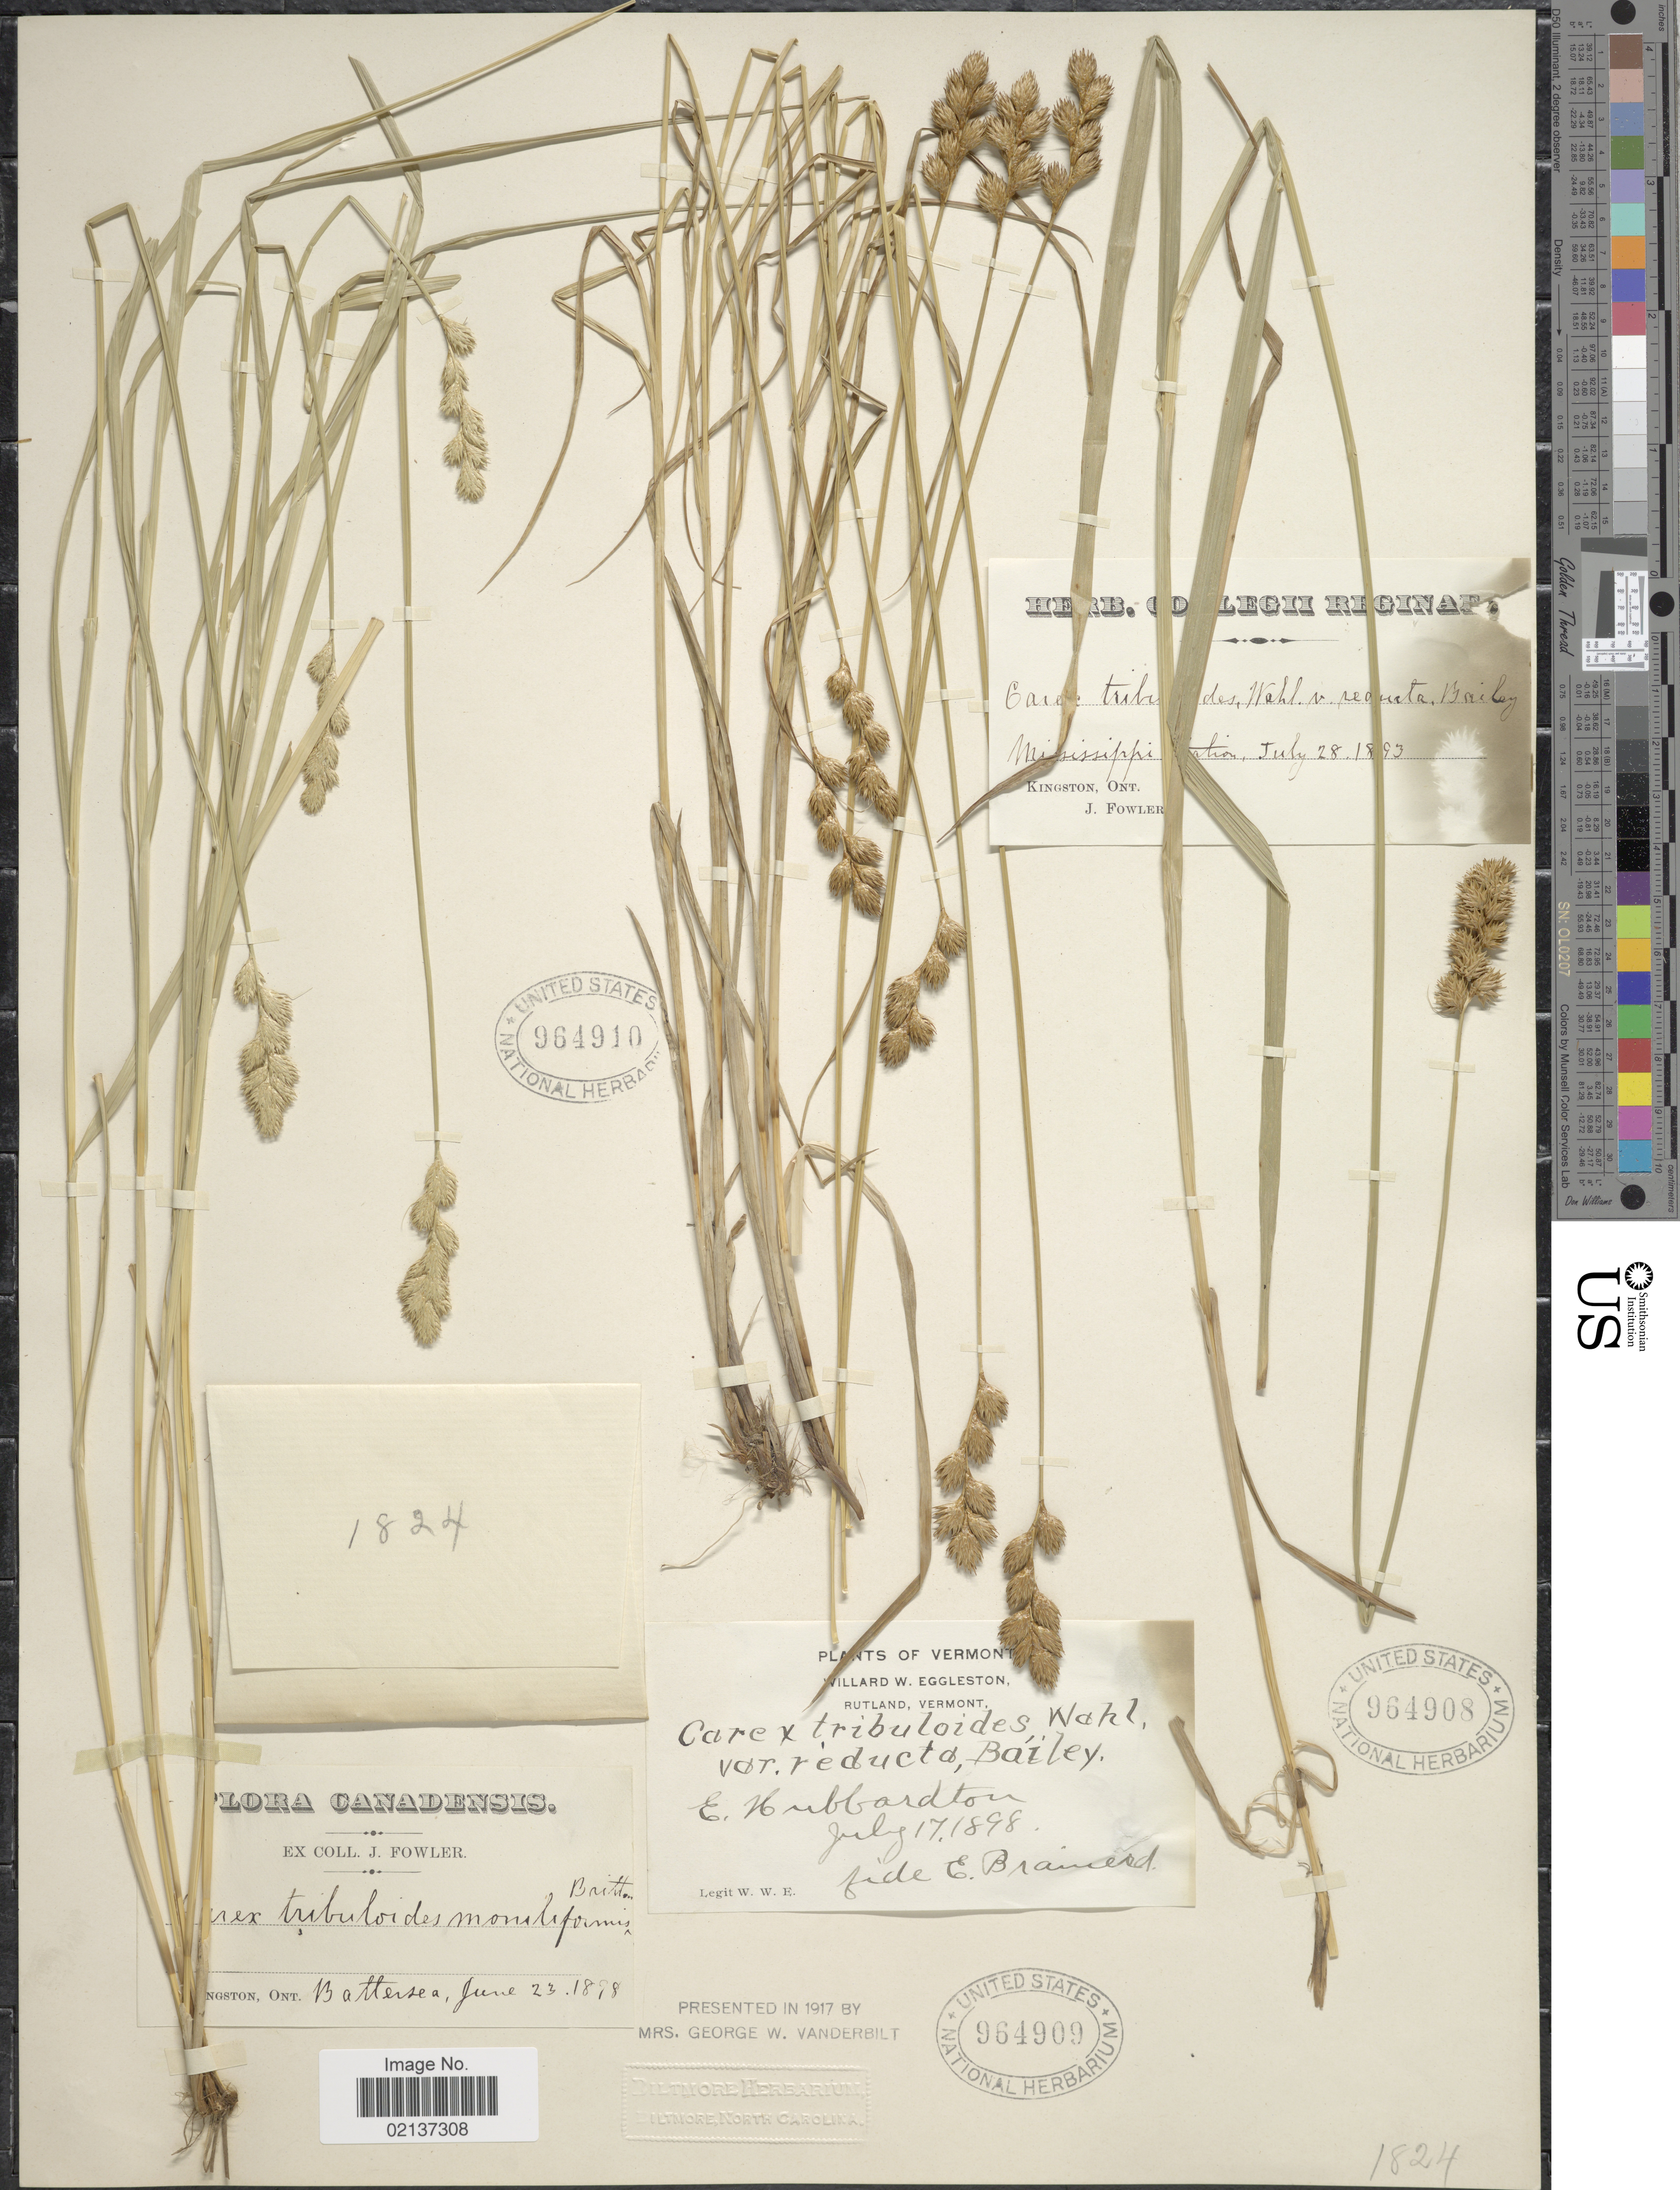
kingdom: Plantae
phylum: Tracheophyta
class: Liliopsida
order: Poales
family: Cyperaceae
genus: Carex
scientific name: Carex tribuloides var. reducta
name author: L.H. Bailey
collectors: W. W. Eggleston & E. Brainerd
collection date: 1898-07-17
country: United States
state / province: Vermont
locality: Rutland [unsure placement] E. Hubbardton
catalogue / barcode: US 964908-3